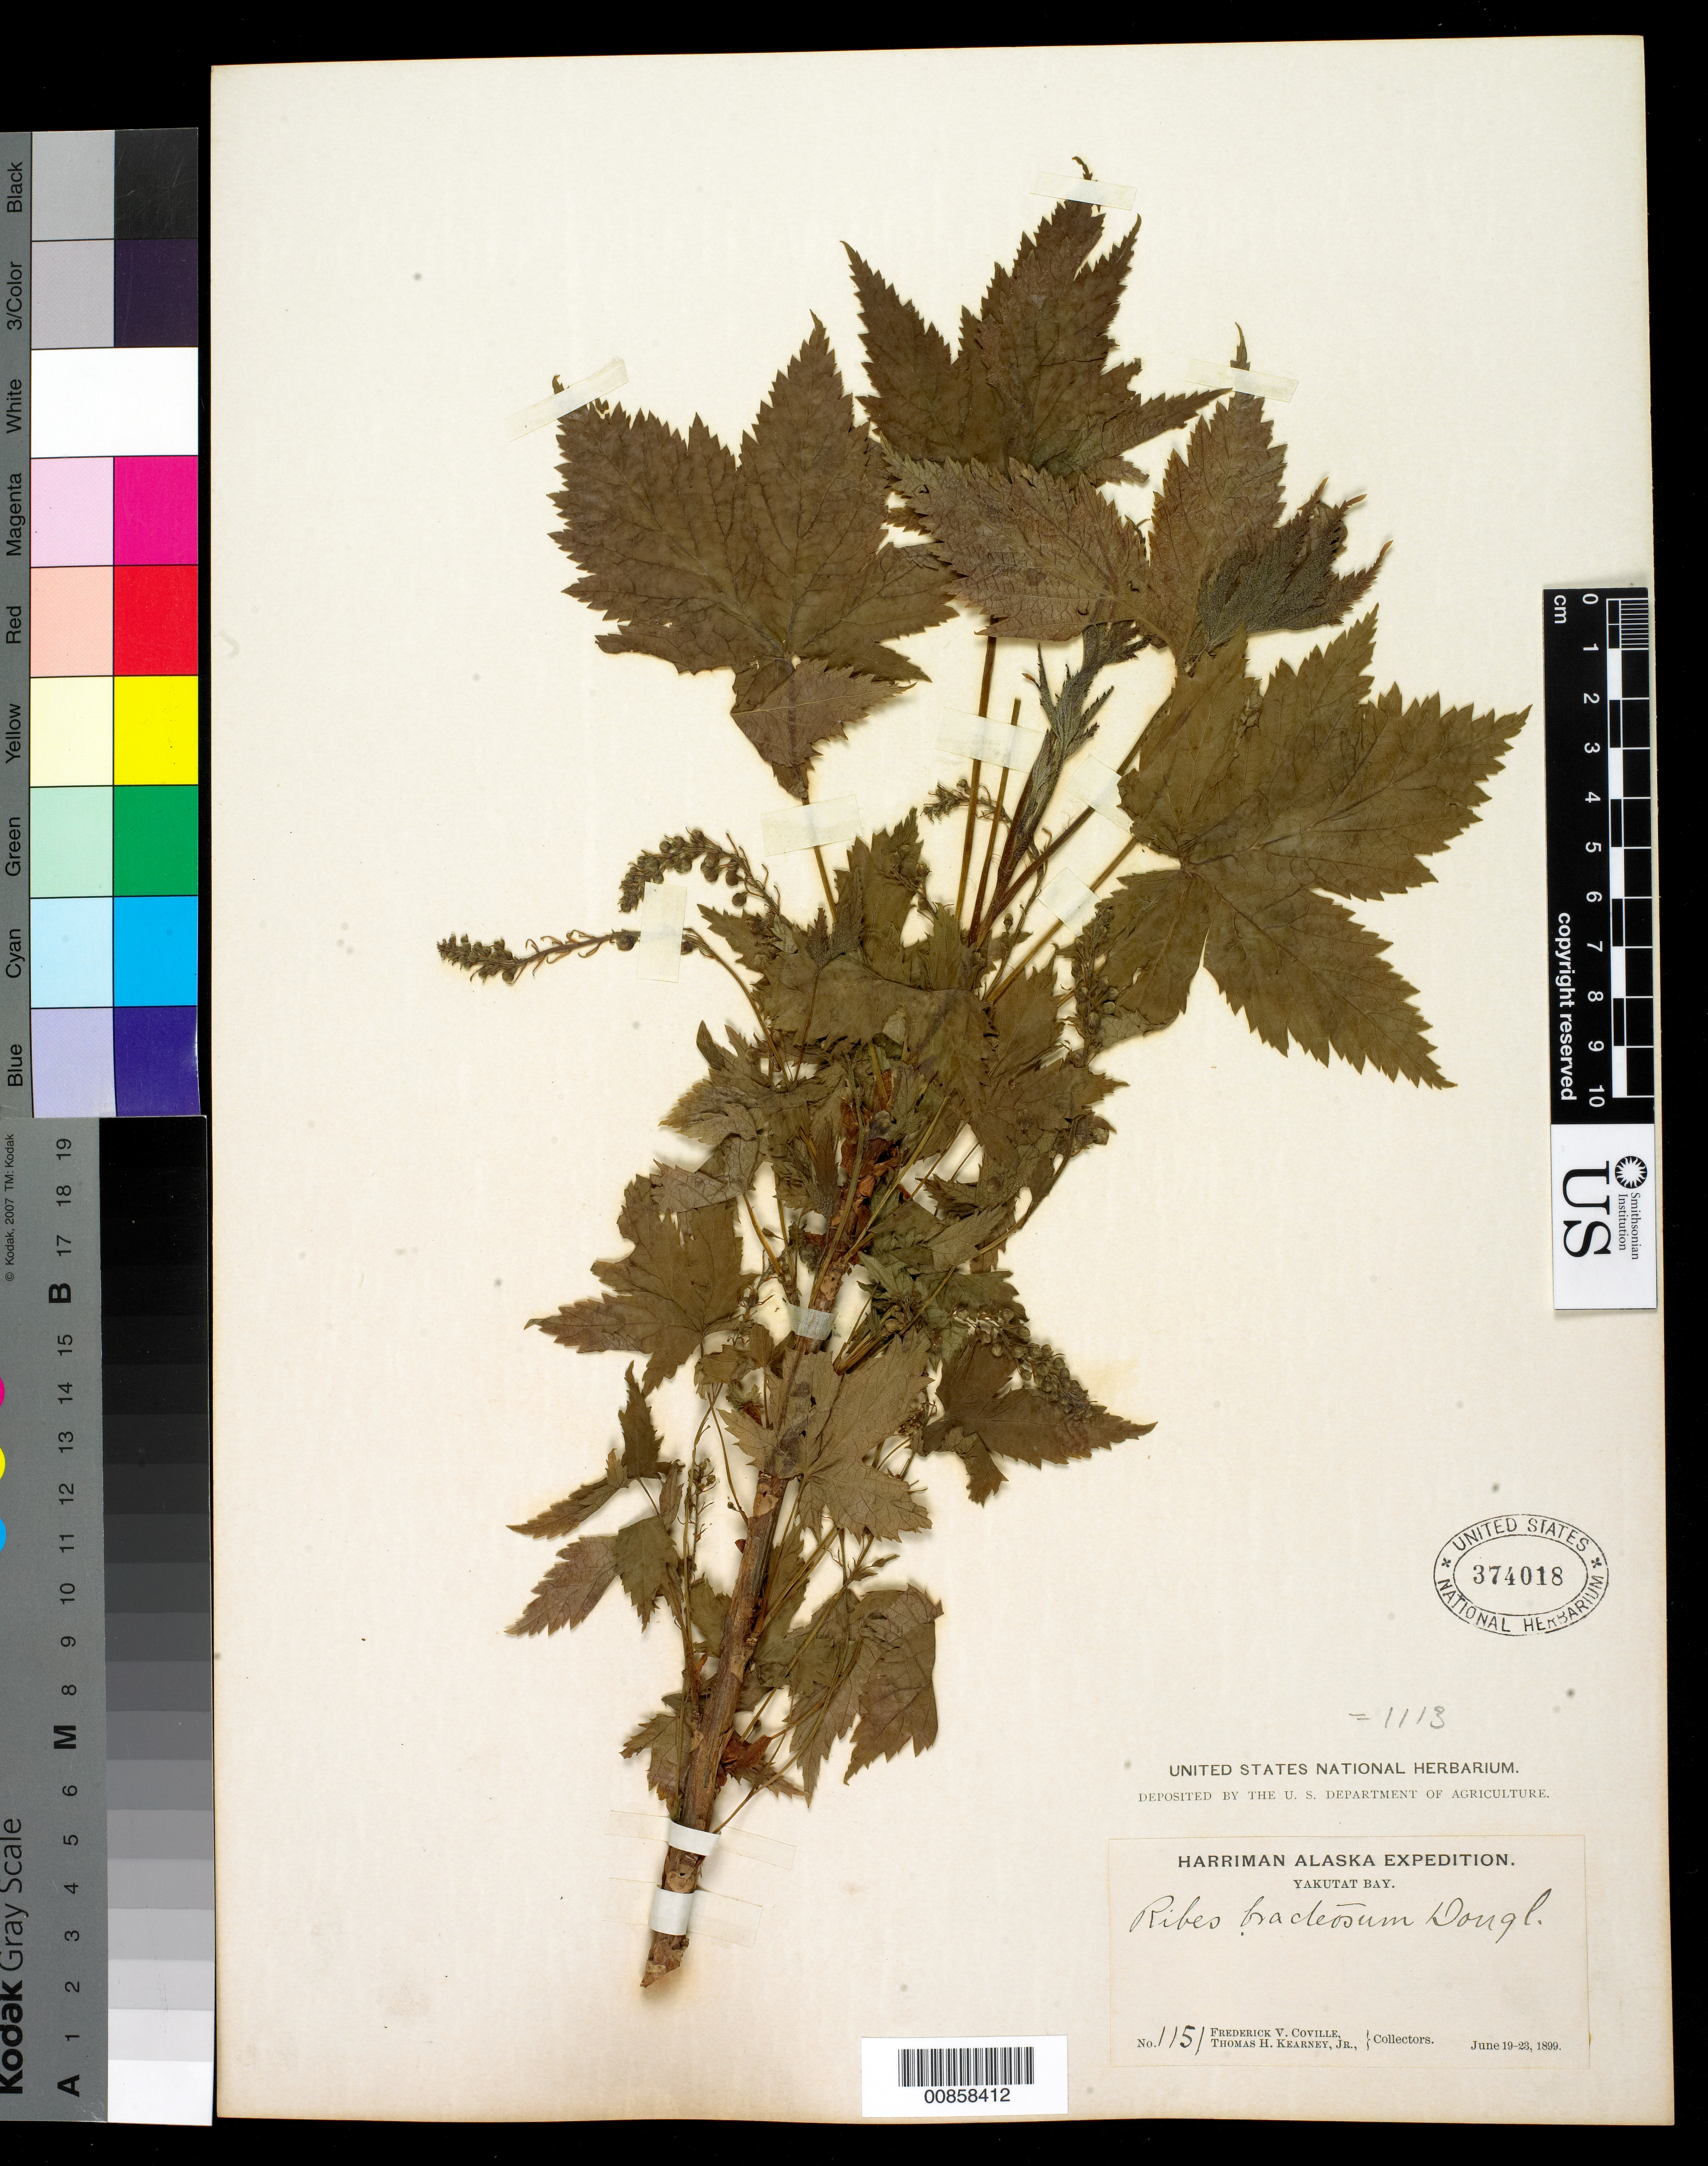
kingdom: Plantae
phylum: Tracheophyta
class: Magnoliopsida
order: Saxifragales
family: Grossulariaceae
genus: Ribes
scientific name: Ribes bracteosum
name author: Douglas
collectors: F. V. Coville & T. H. Kearney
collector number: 1151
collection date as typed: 19 Jun 1899 to 23 Jun 1899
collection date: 1899-06-19/1899-06-23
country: United States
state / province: Alaska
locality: Yakutat Bay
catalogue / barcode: US 374018